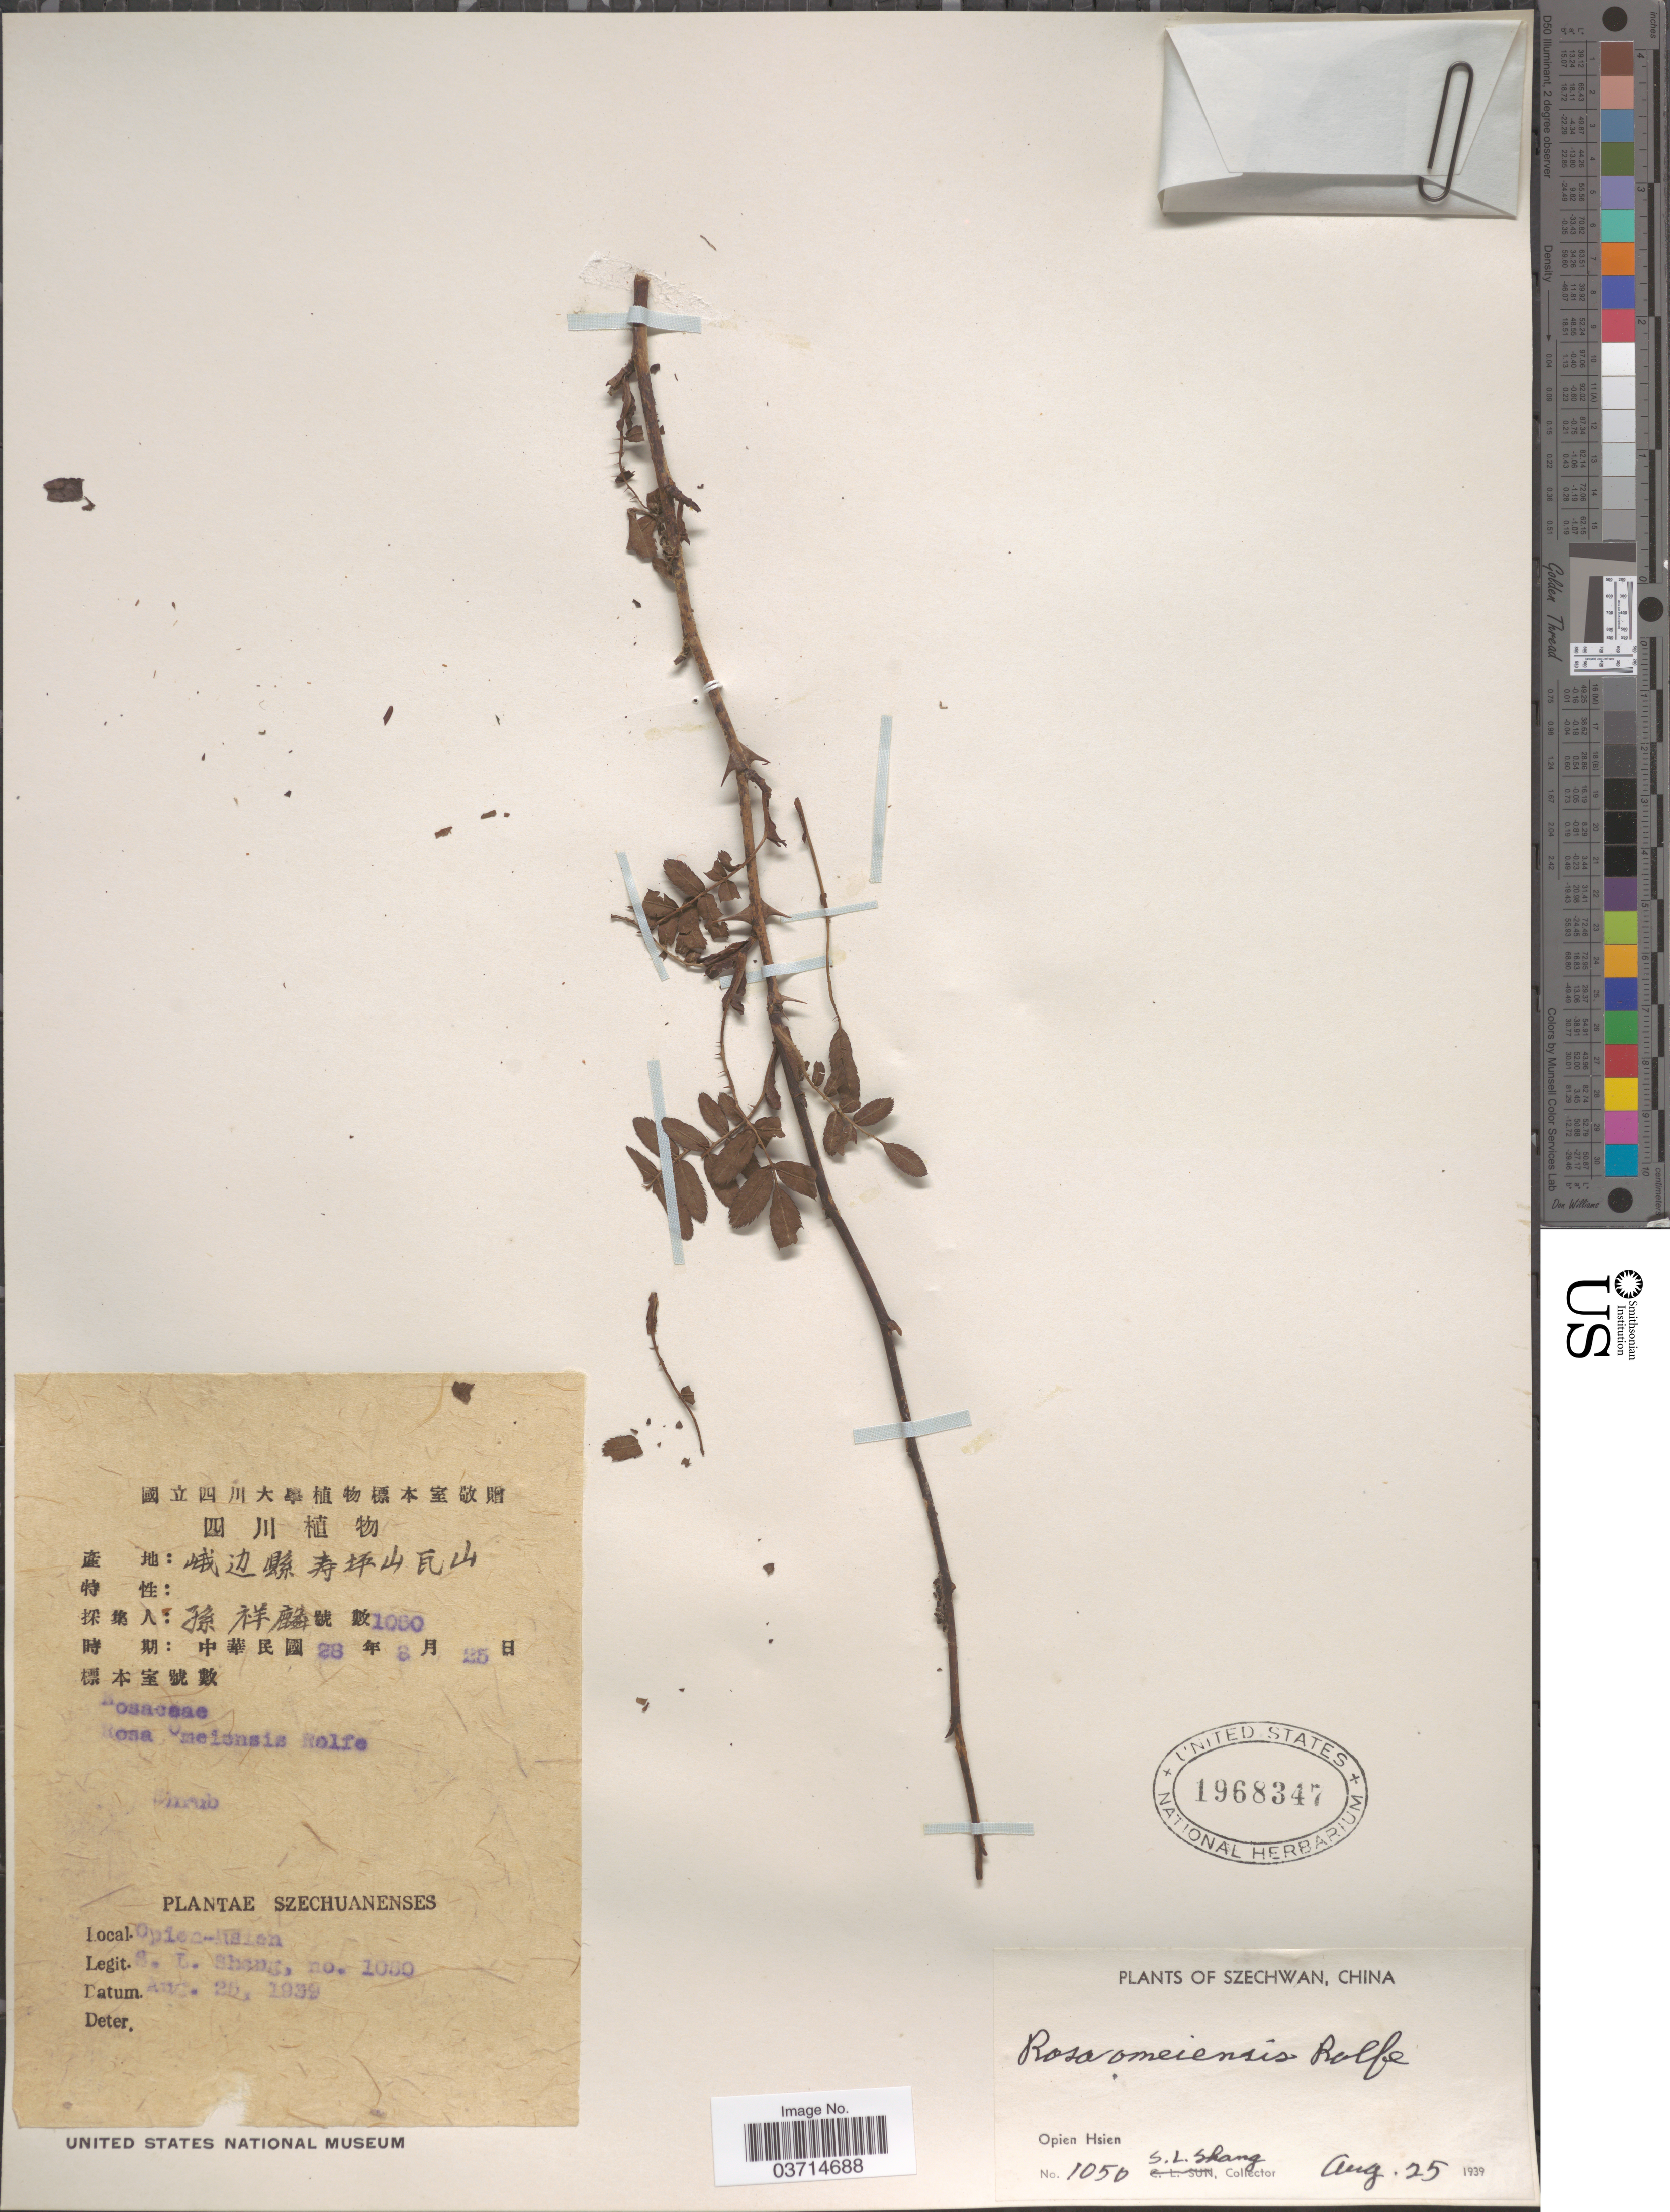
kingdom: Plantae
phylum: Tracheophyta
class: Magnoliopsida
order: Rosales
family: Rosaceae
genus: Rosa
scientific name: Rosa omeiensis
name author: Rolfe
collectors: S. Shang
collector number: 1050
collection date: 1939-08-25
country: China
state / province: Sichuan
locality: Szechwan. Opien Hsien.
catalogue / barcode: US 1968347